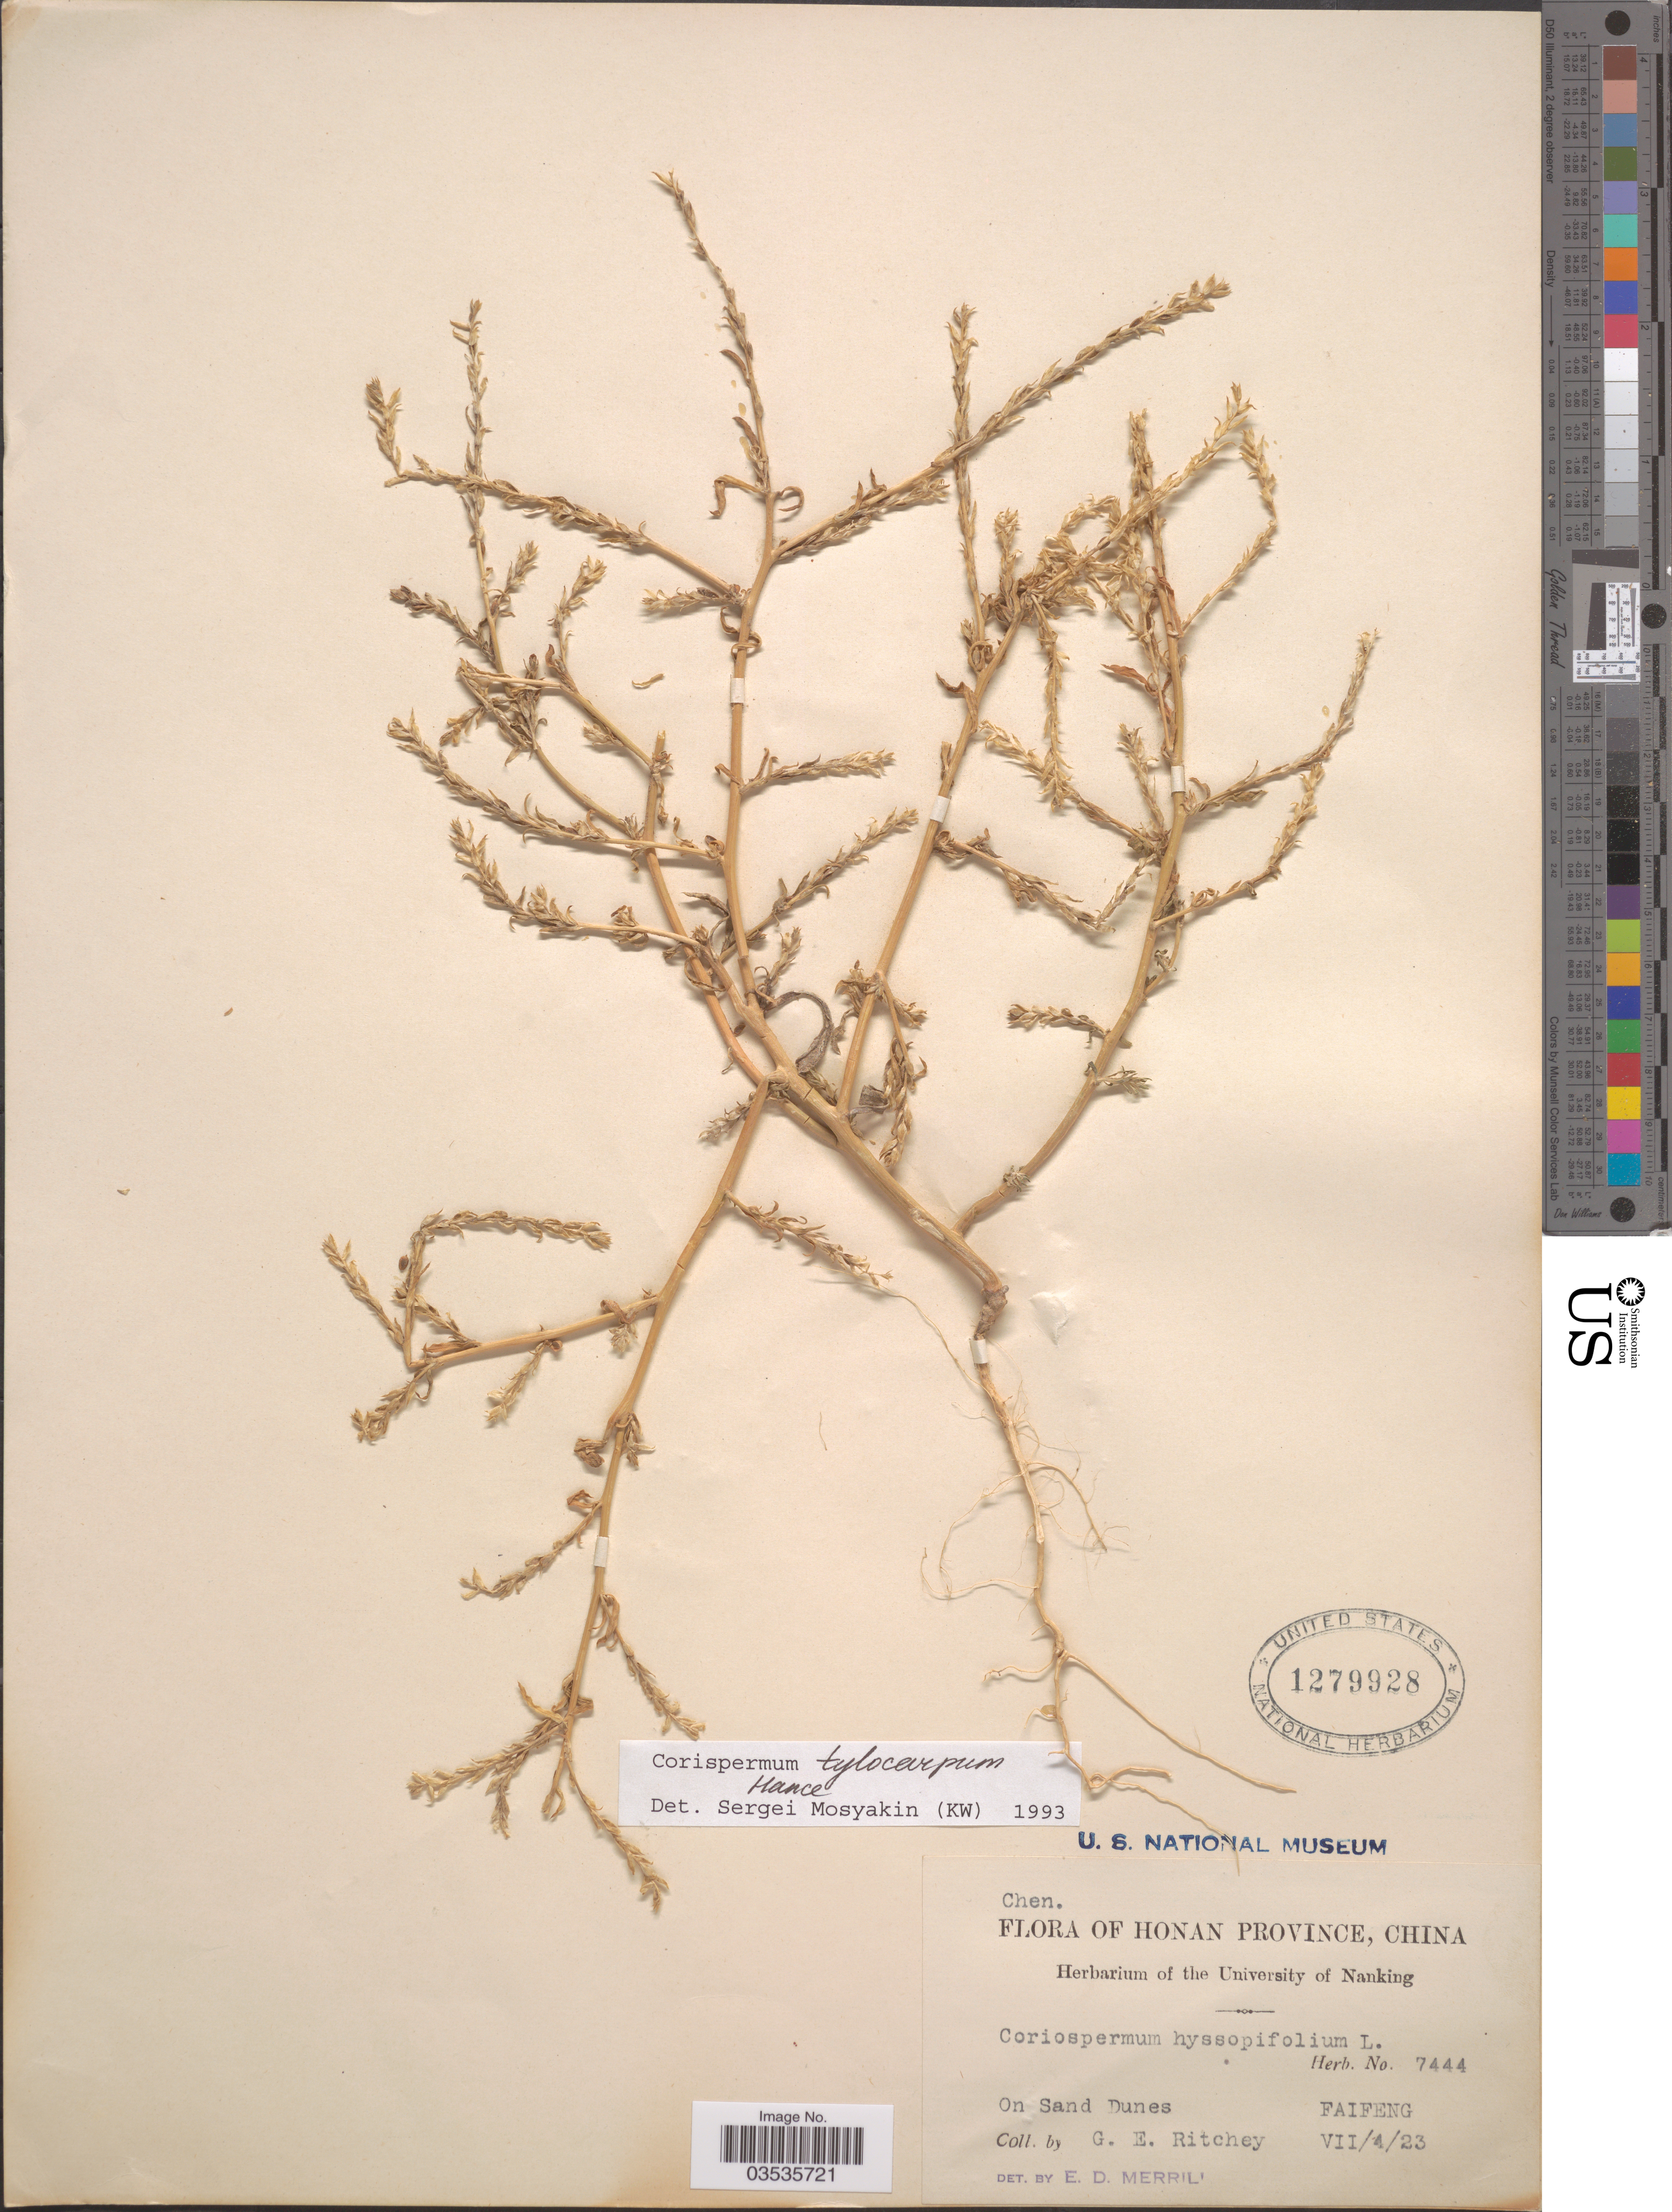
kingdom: Plantae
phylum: Tracheophyta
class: Magnoliopsida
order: Caryophyllales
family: Amaranthaceae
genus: Corispermum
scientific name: Corispermum tylocarpum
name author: Hance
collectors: G. Ritchey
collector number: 7444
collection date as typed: Transcribed d/m/y: 4/7/23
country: China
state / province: Henan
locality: Honan Province. Faifeng.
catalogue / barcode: US 1279928